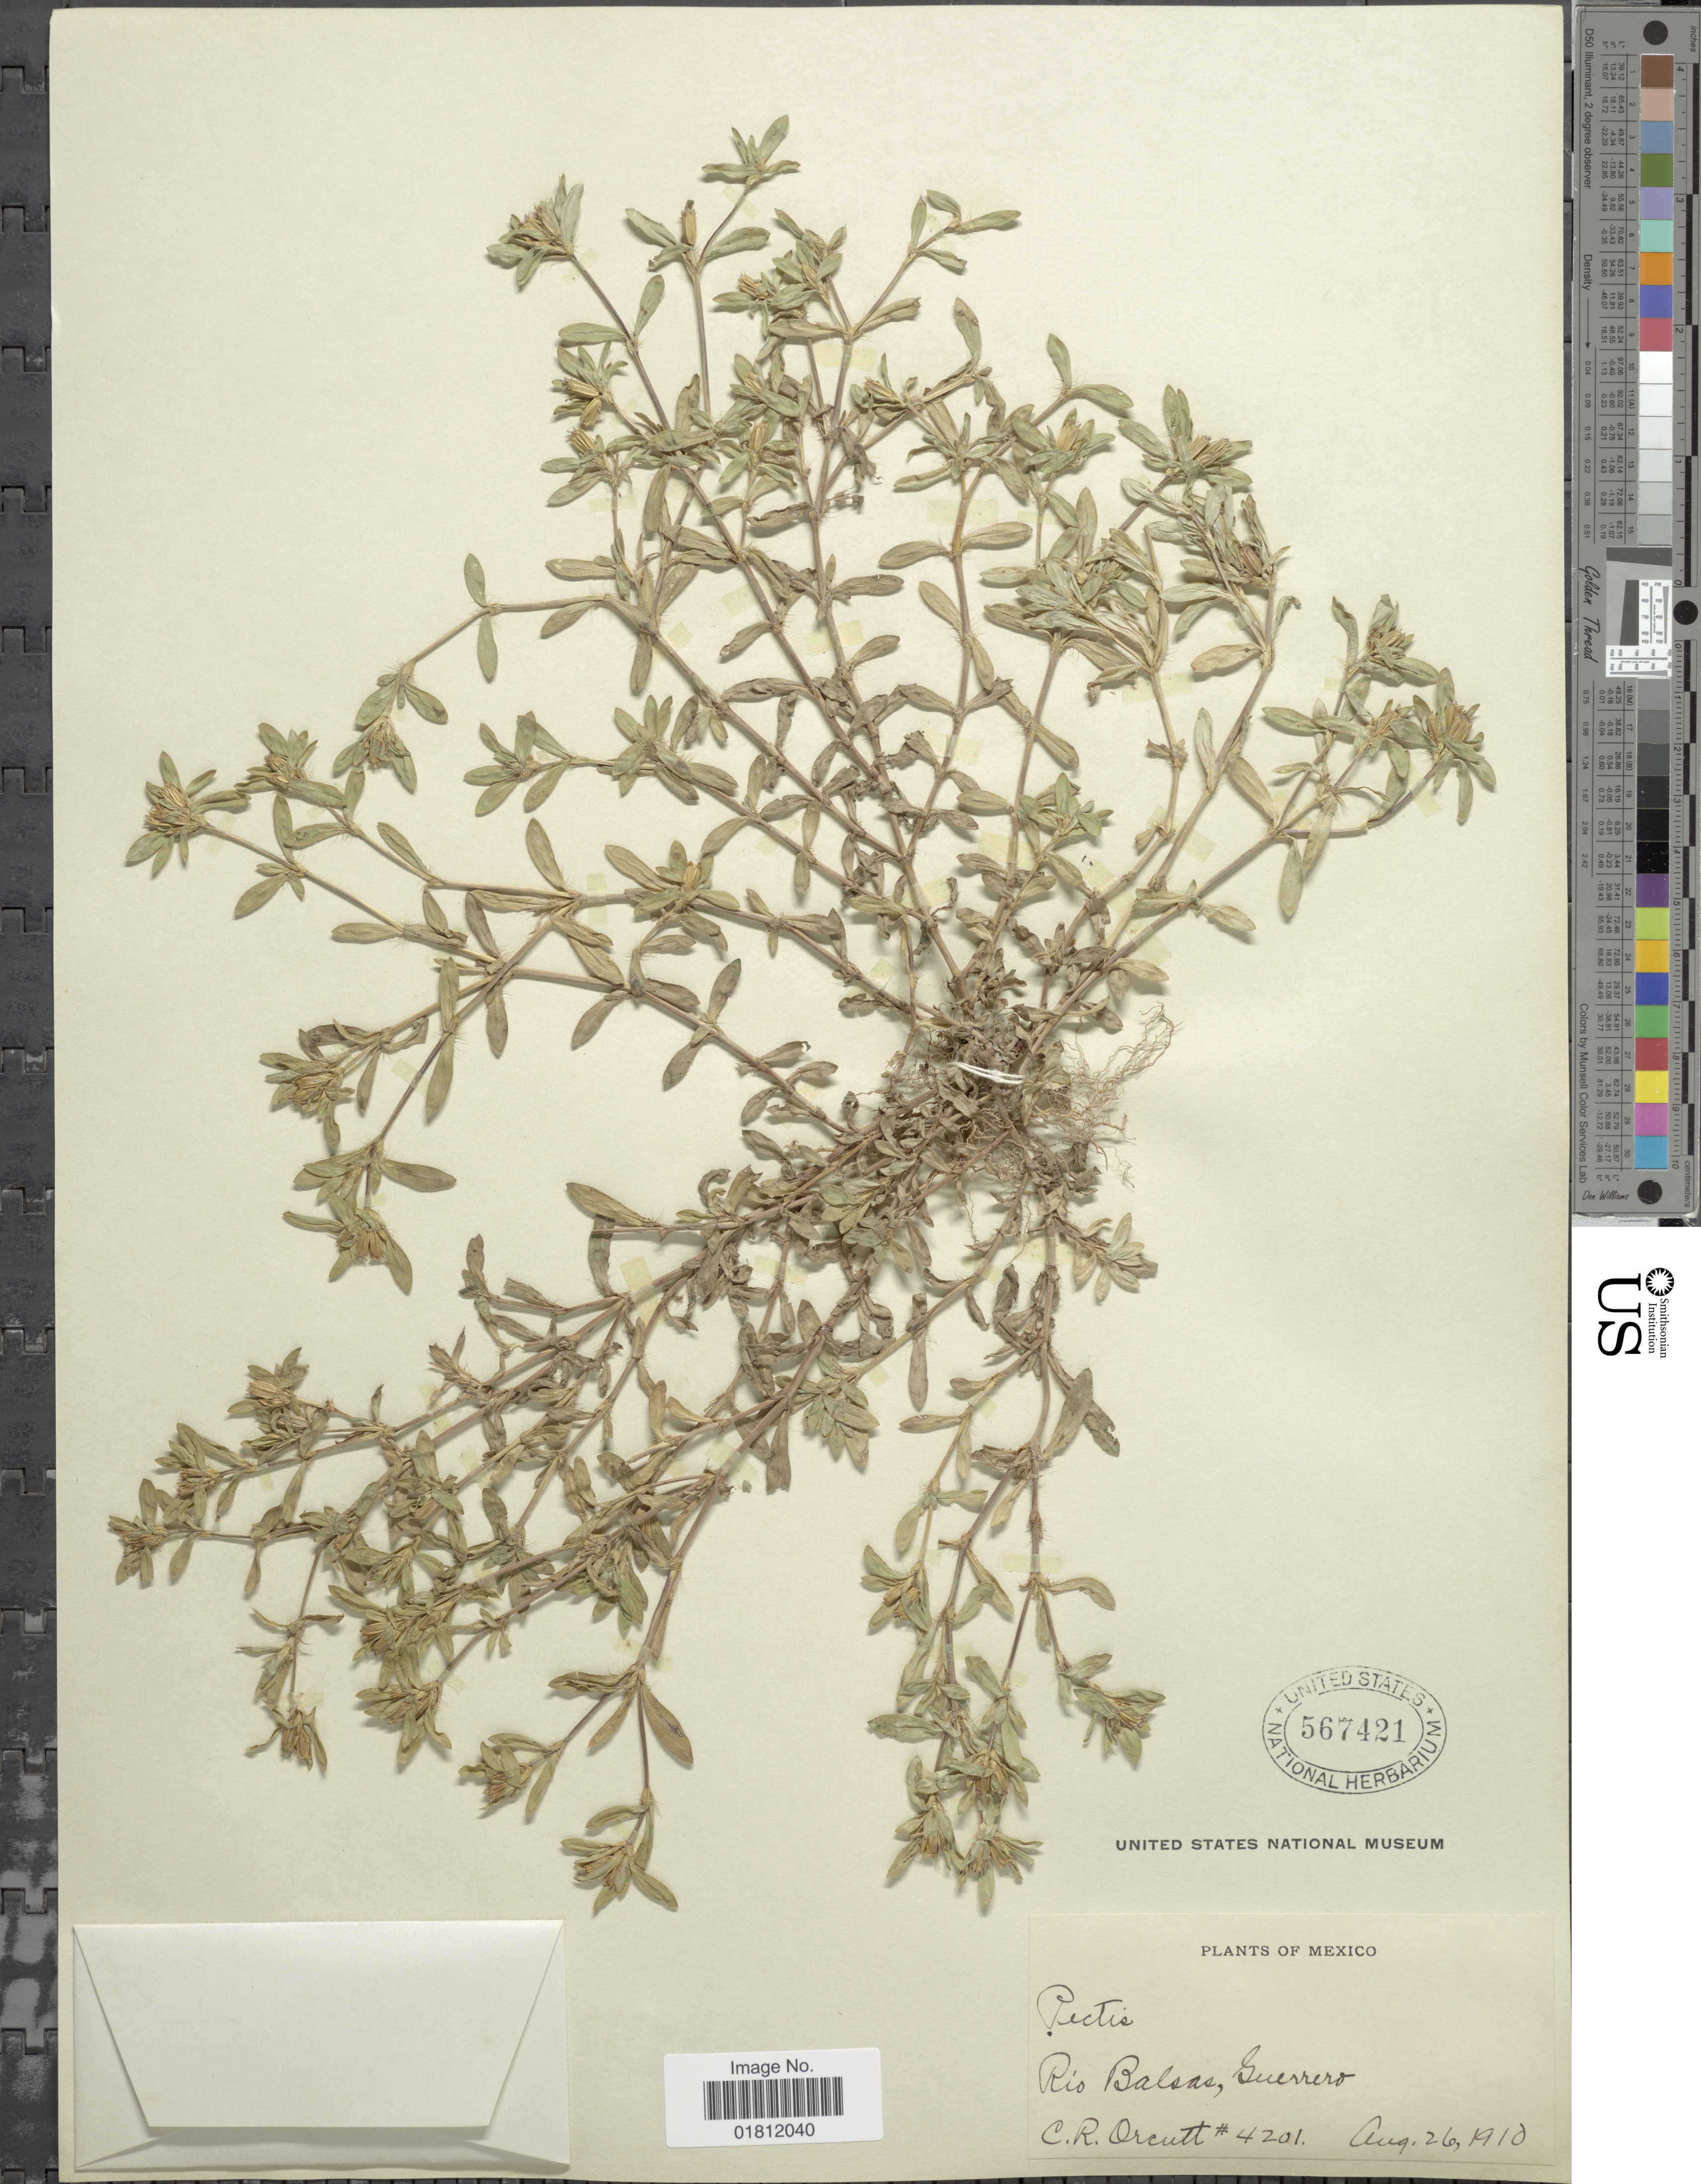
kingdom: Plantae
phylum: Tracheophyta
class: Magnoliopsida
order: Asterales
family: Asteraceae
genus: Pectis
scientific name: Pectis prostrata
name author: Cav.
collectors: C. R. Orcutt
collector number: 4201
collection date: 1910-08-26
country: Mexico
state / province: Guerrero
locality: Rio Balsas, Guerrero.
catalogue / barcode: US 567421